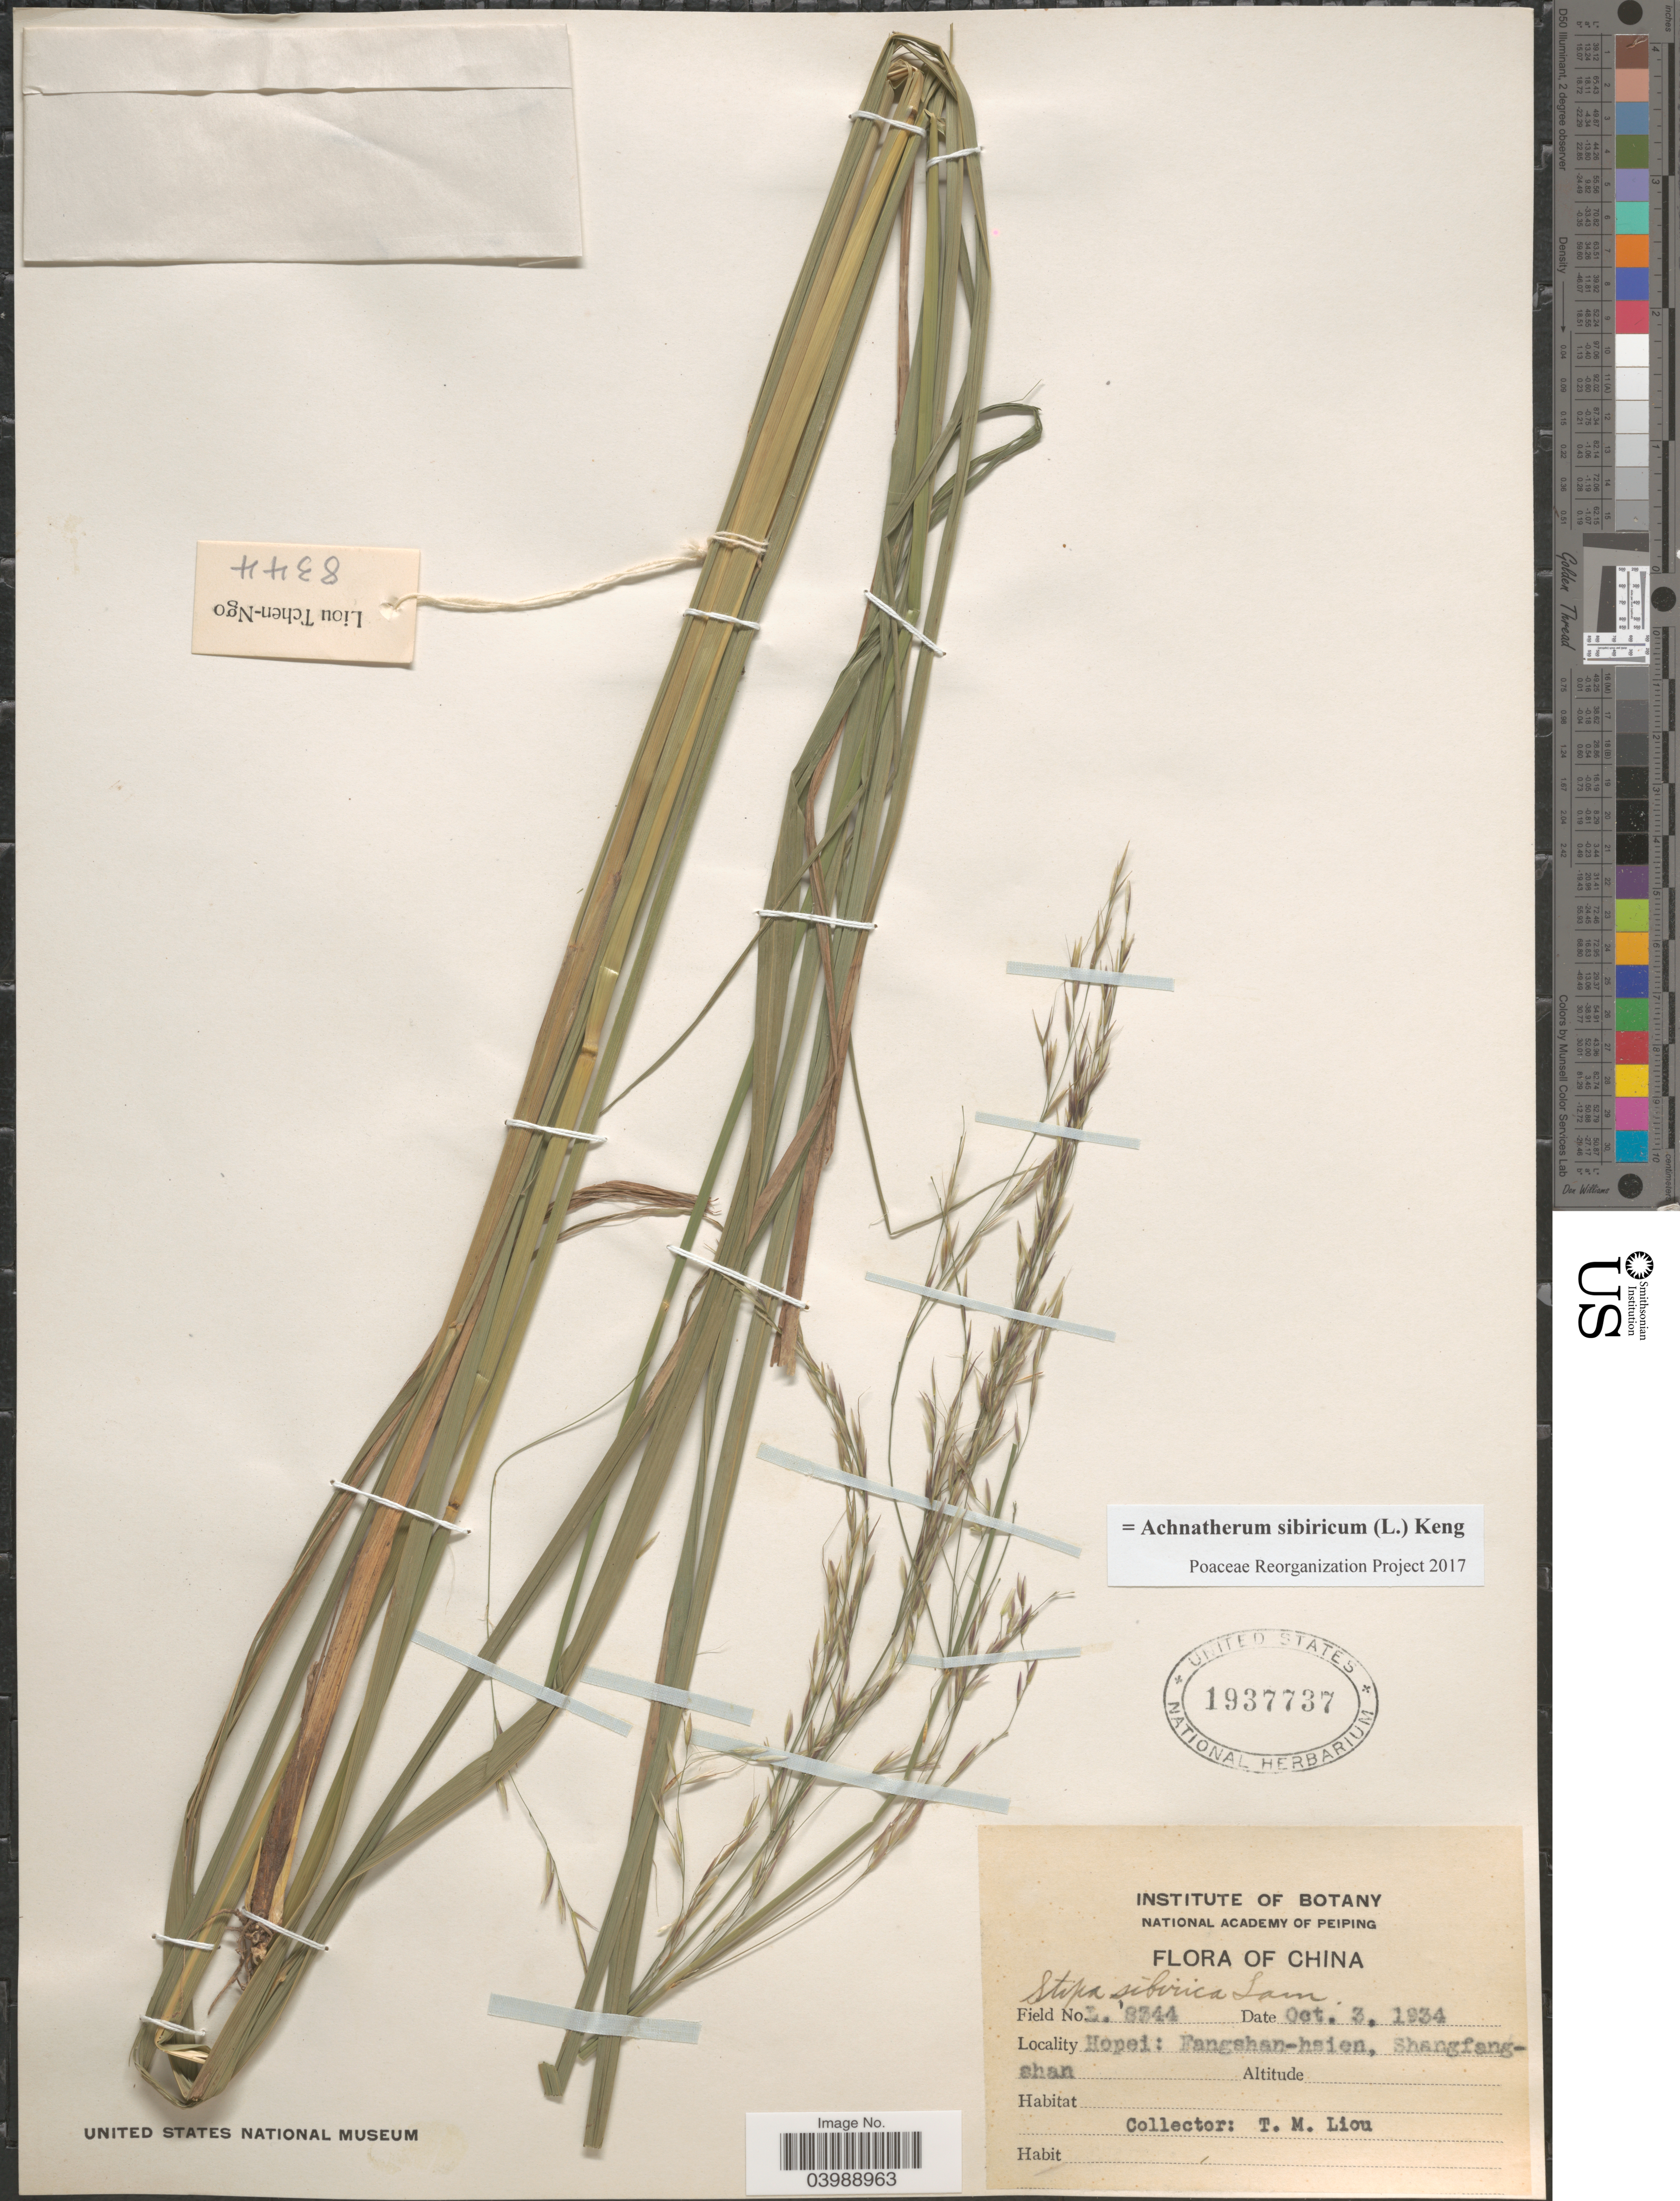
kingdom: Plantae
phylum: Tracheophyta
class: Liliopsida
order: Poales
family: Poaceae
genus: Achnatherum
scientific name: Achnatherum sibiricum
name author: (L.) Keng ex Tzvelev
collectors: T. N. Liou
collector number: L8344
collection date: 1934-10-03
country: China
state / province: Hebei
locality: Hopei: Fangshan-hsien, Shangfang-shan.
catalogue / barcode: US 1937737